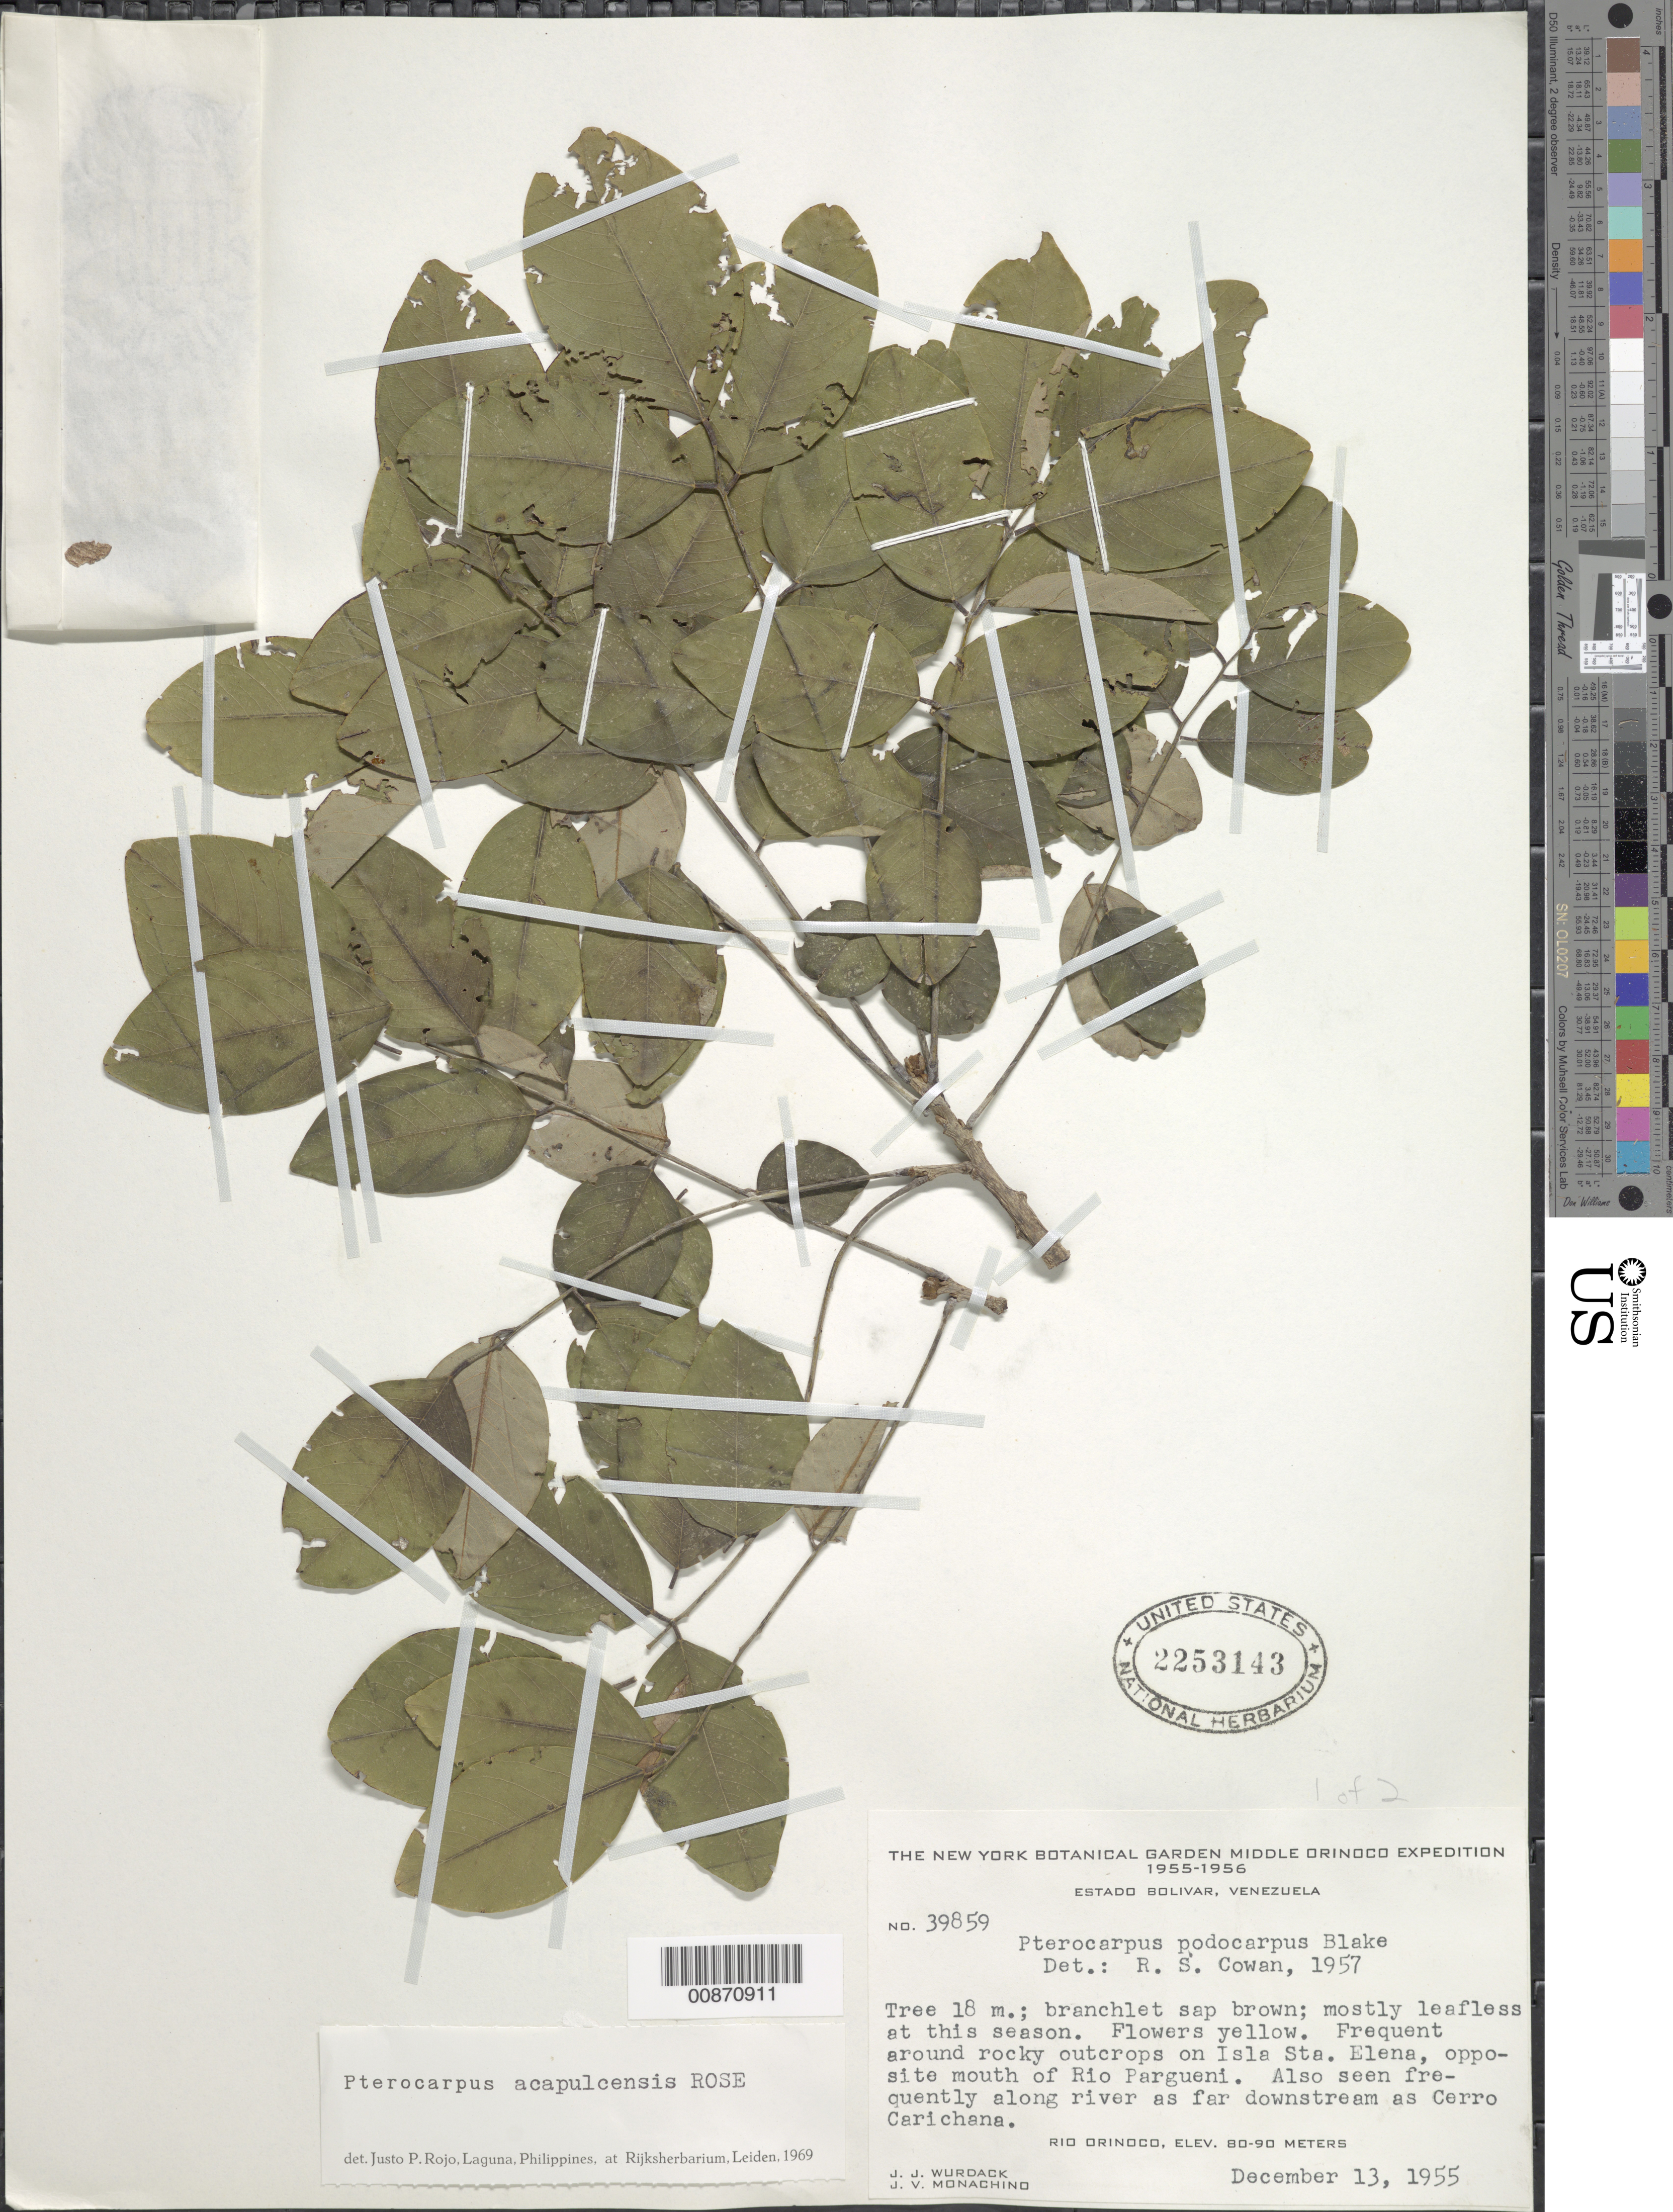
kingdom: Plantae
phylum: Tracheophyta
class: Magnoliopsida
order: Fabales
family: Fabaceae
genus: Pterocarpus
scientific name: Pterocarpus acapulcensis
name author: Rose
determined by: Rojo, Justo P., (L), Nationaal Herbarium Nederland, Leiden University branch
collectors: J. J. Wurdack & J. V. Monachino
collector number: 39859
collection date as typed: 13-Dec-55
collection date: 1955-12-13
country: Venezuela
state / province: Bolívar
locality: Isla Sta. Elena, Río Orinoco, opposite mouth of Río Pargueni; also as far downstream as Cerro Carichana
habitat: Around rocky outcrops on island; also along river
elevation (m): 80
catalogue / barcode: US 2253143